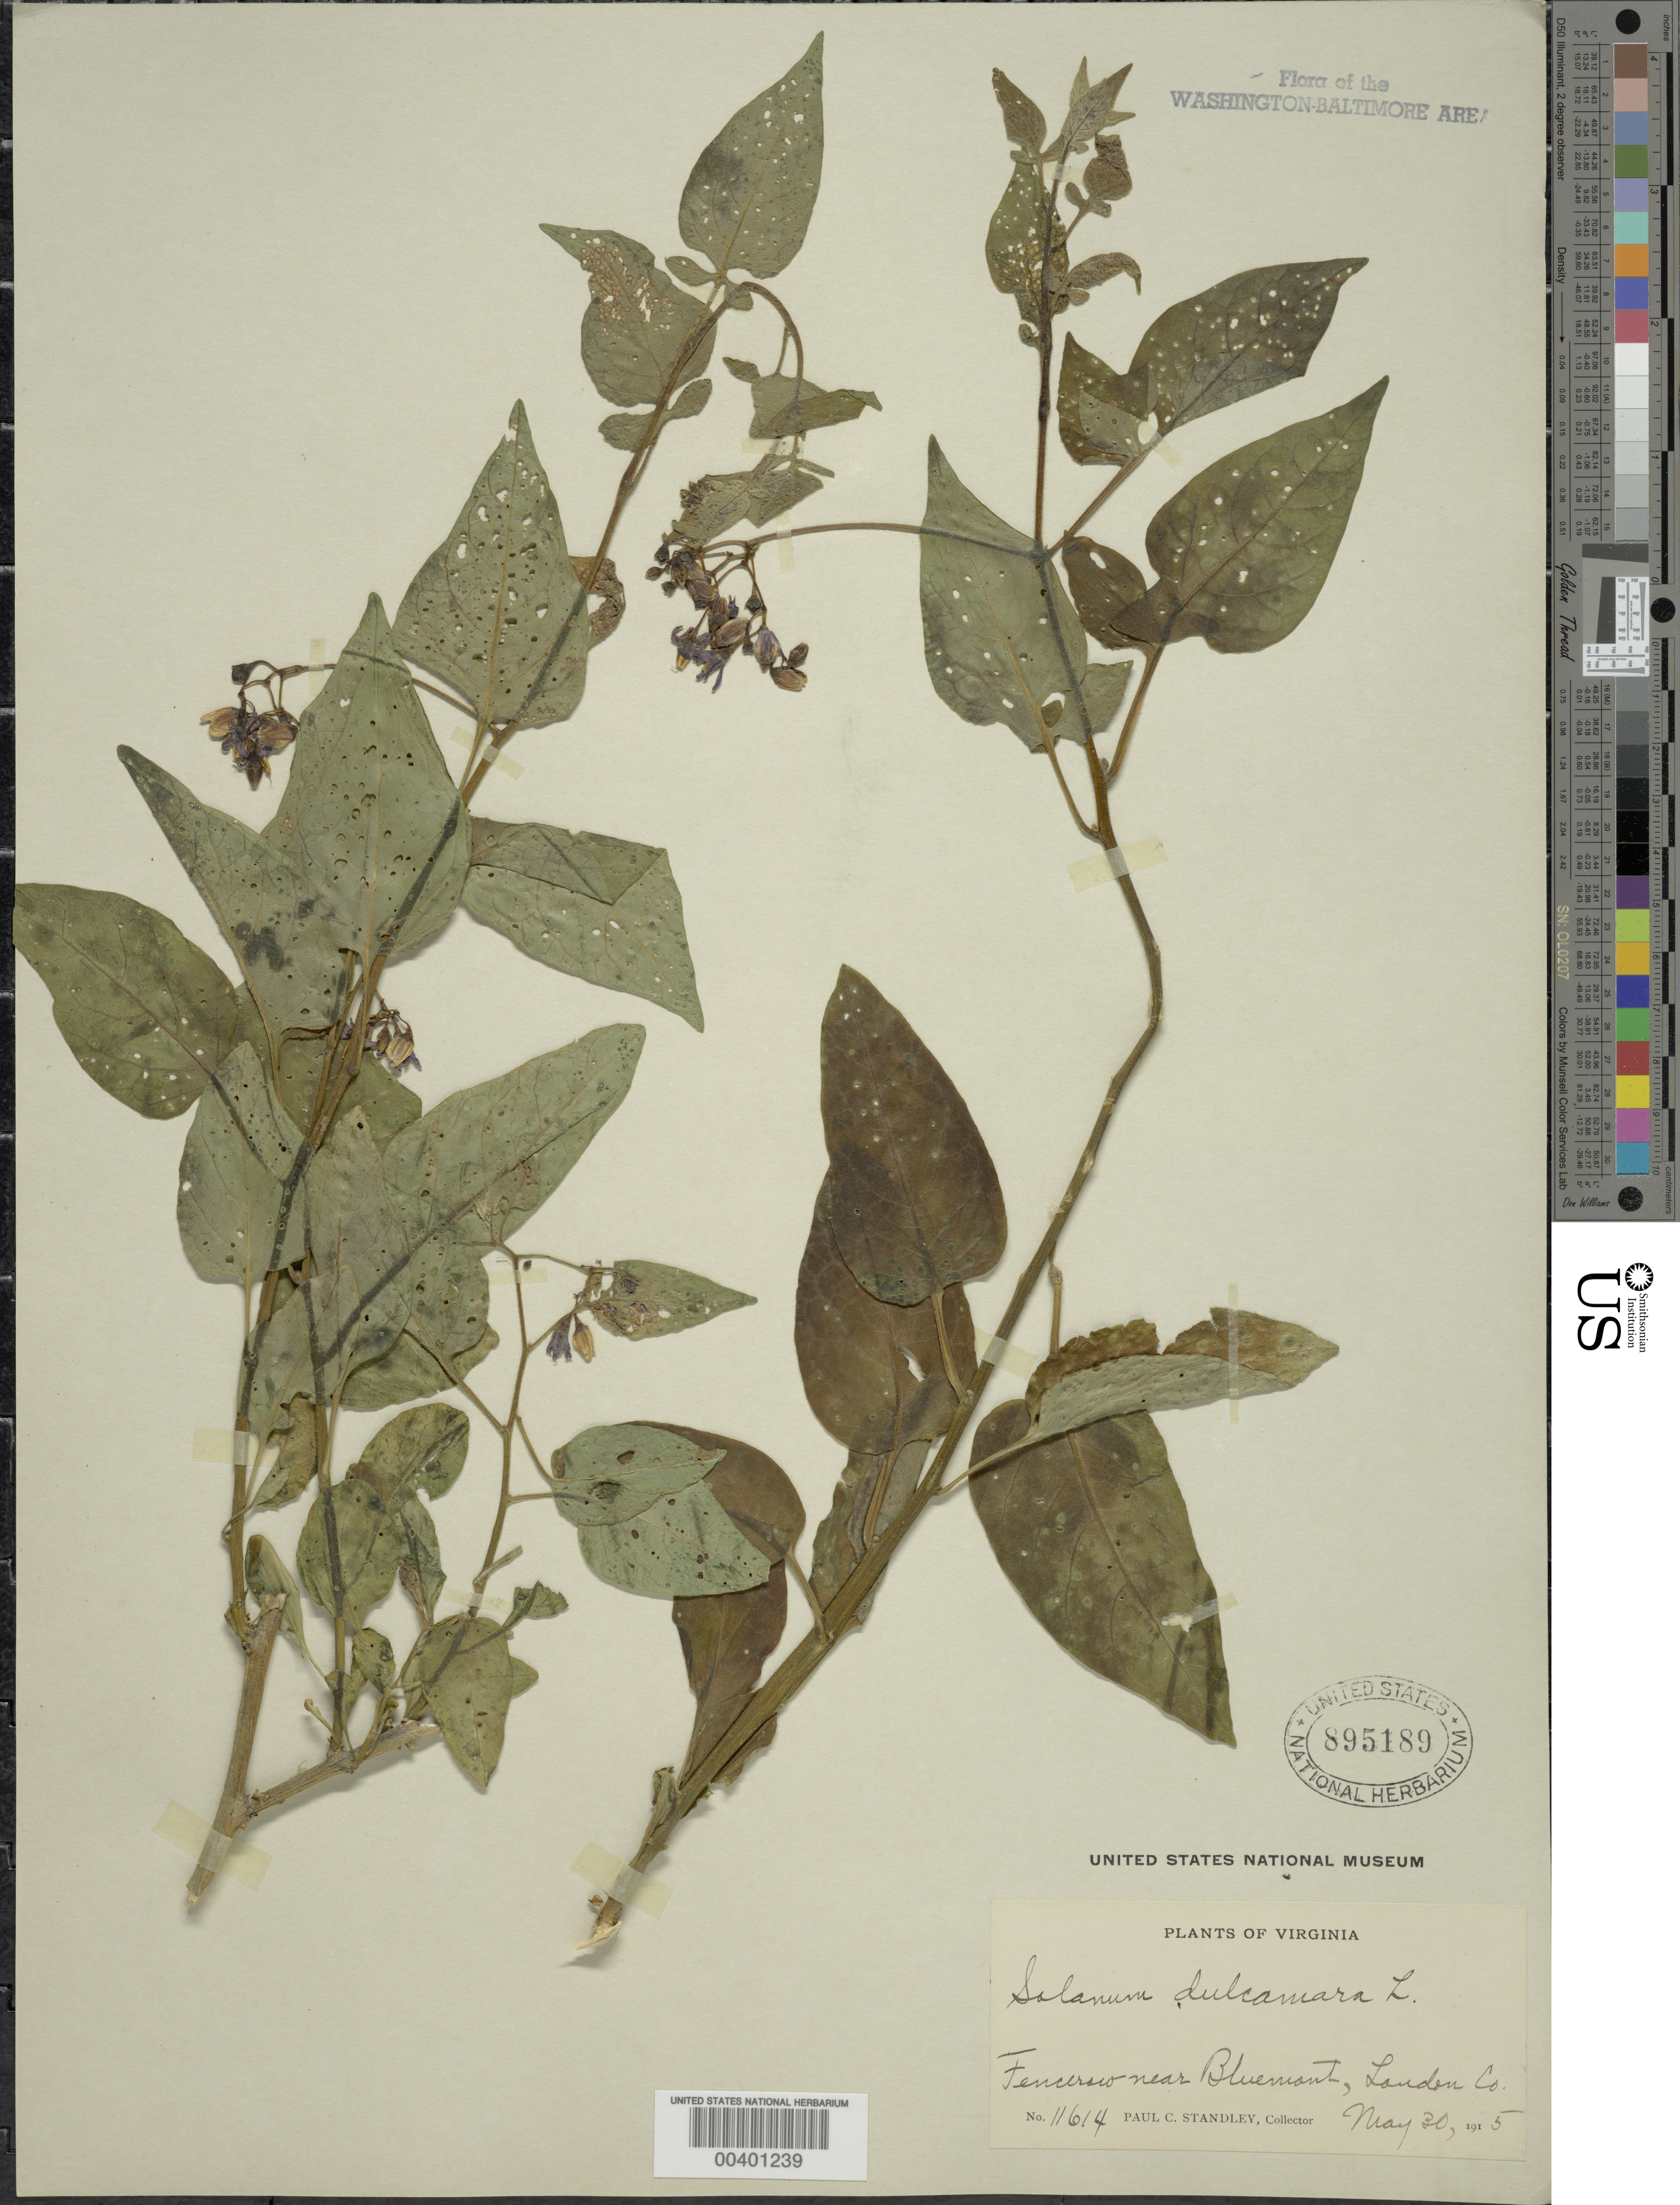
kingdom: Plantae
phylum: Tracheophyta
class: Magnoliopsida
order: Solanales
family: Solanaceae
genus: Solanum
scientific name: Solanum dulcamara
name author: L.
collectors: P. C. Standley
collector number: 11614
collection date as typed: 30 May 1915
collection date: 1915-05-30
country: United States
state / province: Virginia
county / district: Loudoun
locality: Fence row near Bluemont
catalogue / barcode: US 895189